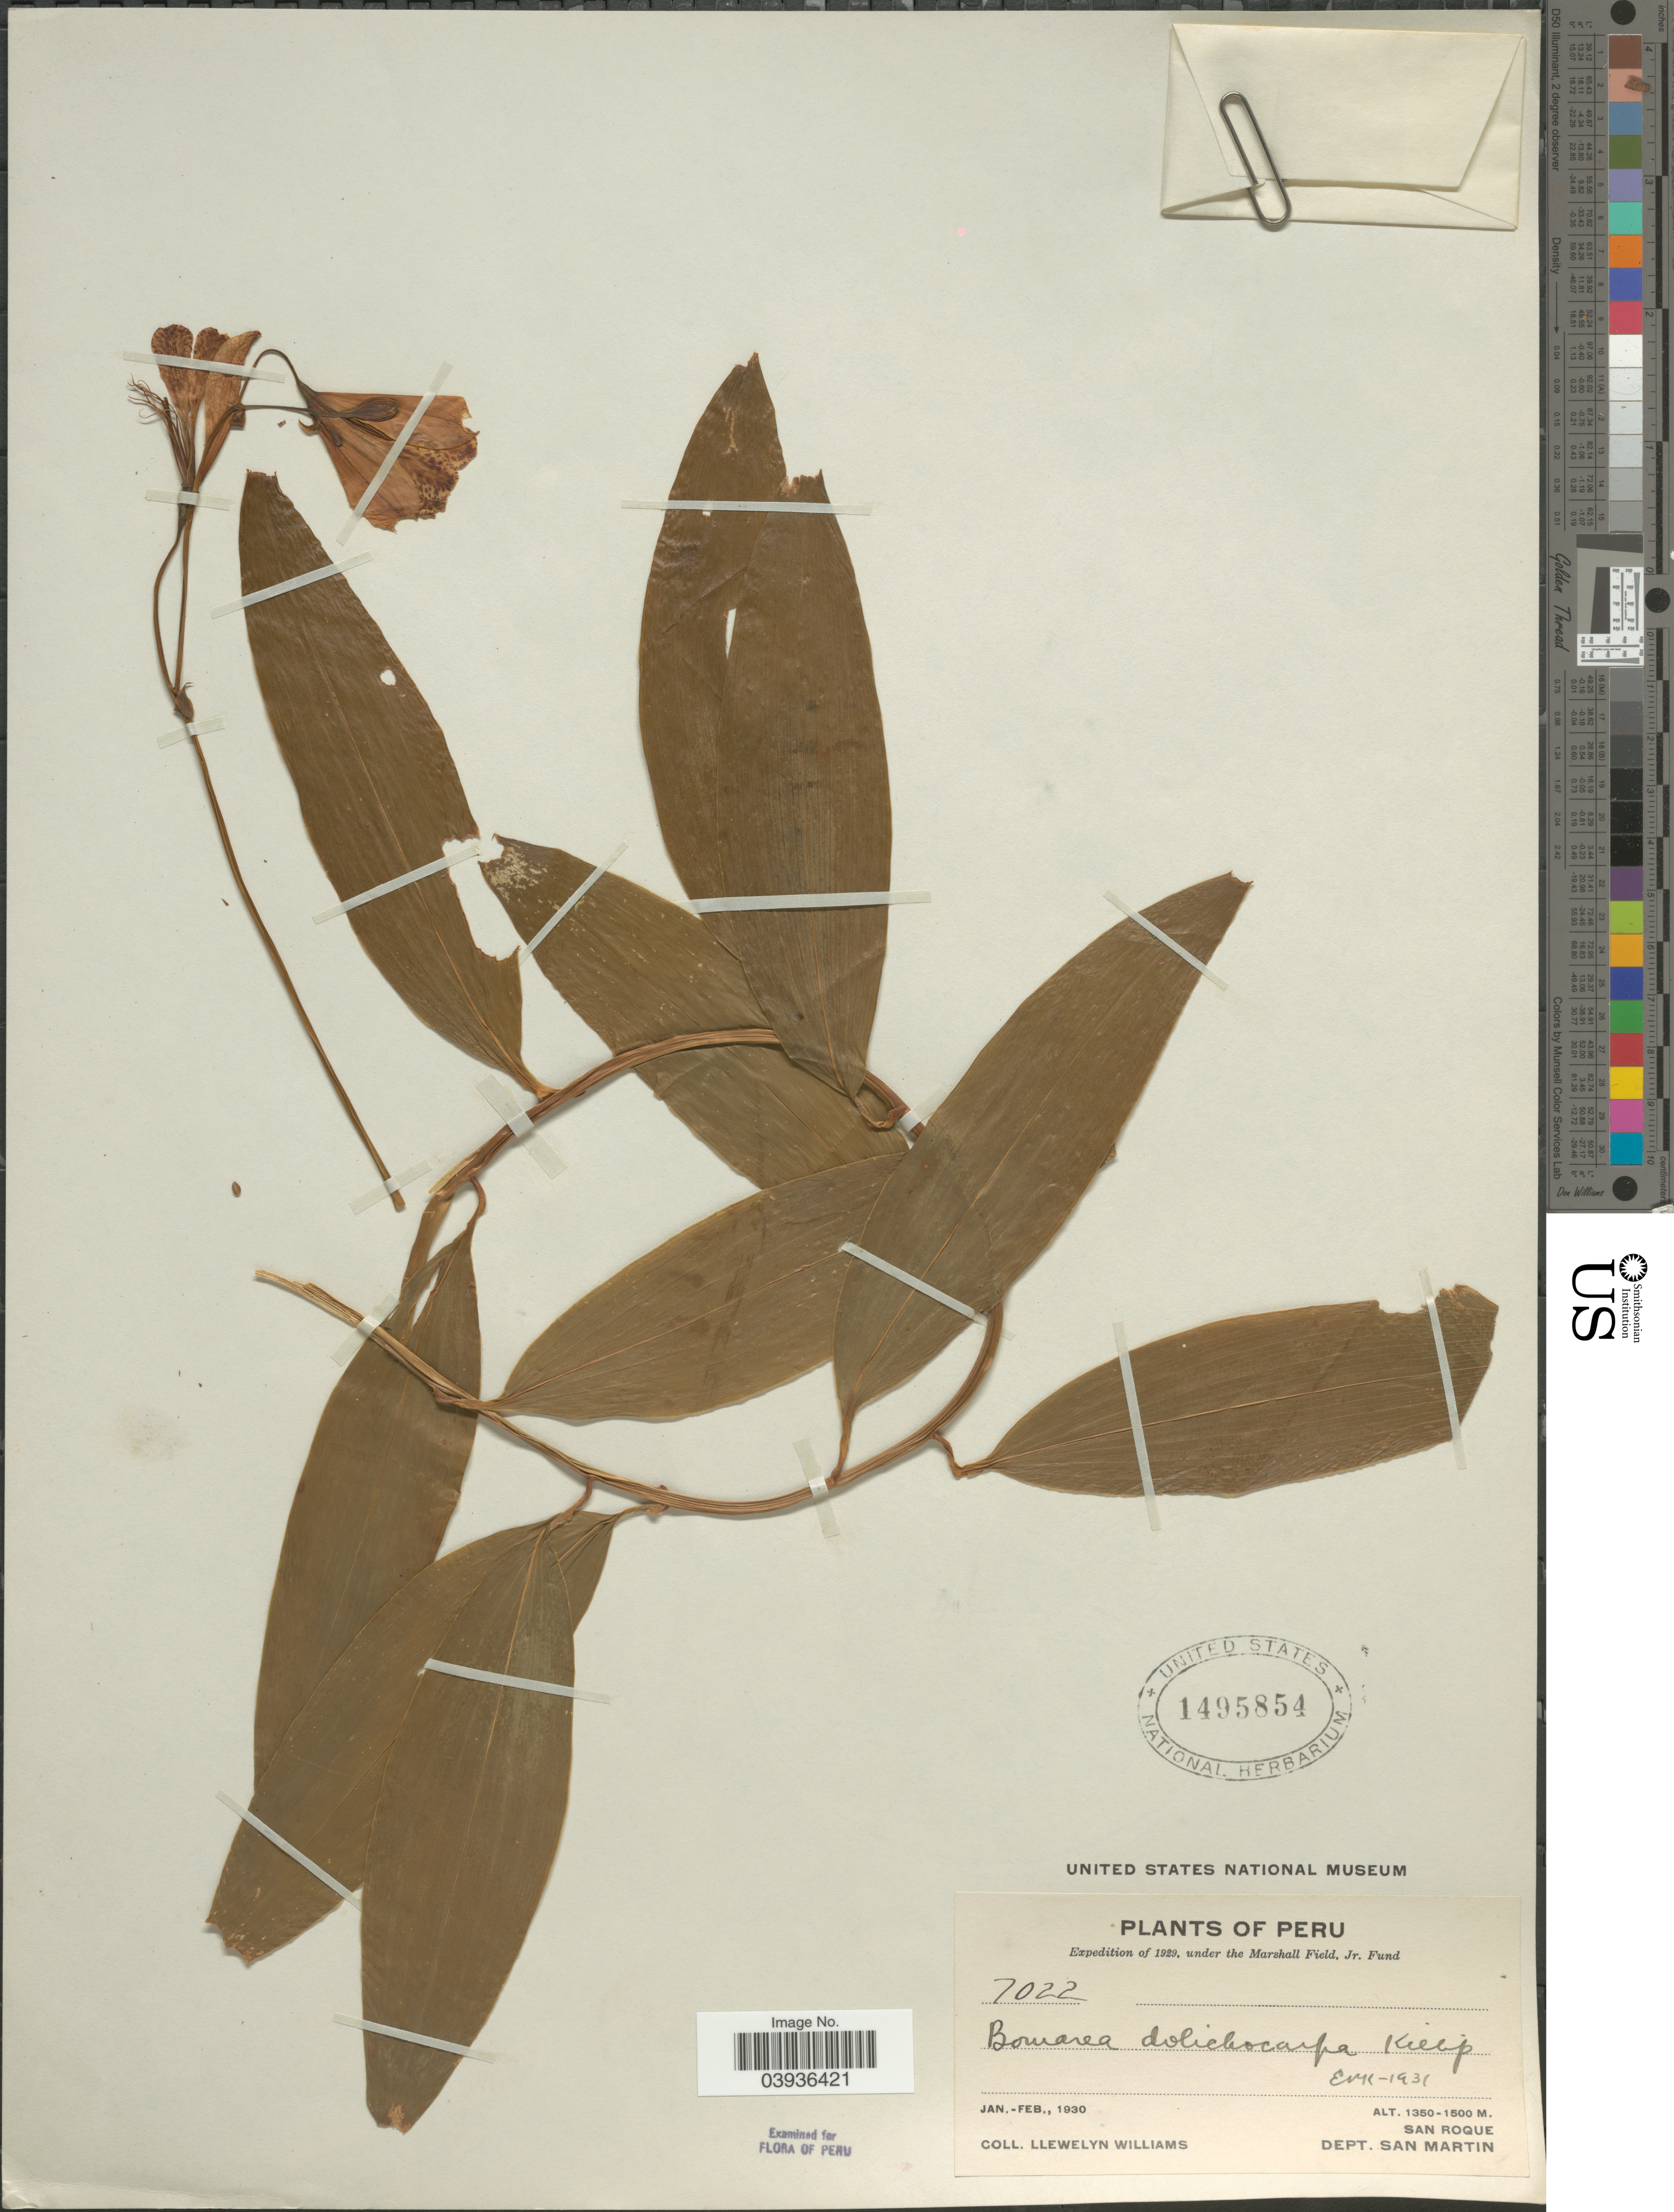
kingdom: Plantae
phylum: Tracheophyta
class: Liliopsida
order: Liliales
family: Alstroemeriaceae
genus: Bomarea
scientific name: Bomarea dolichocarpa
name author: Killip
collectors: Ll. Williams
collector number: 7022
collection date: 1930-01/1930-02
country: Peru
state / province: San Martín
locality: San Roque. Dept. San Martin.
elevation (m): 1350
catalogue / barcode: US 1495854